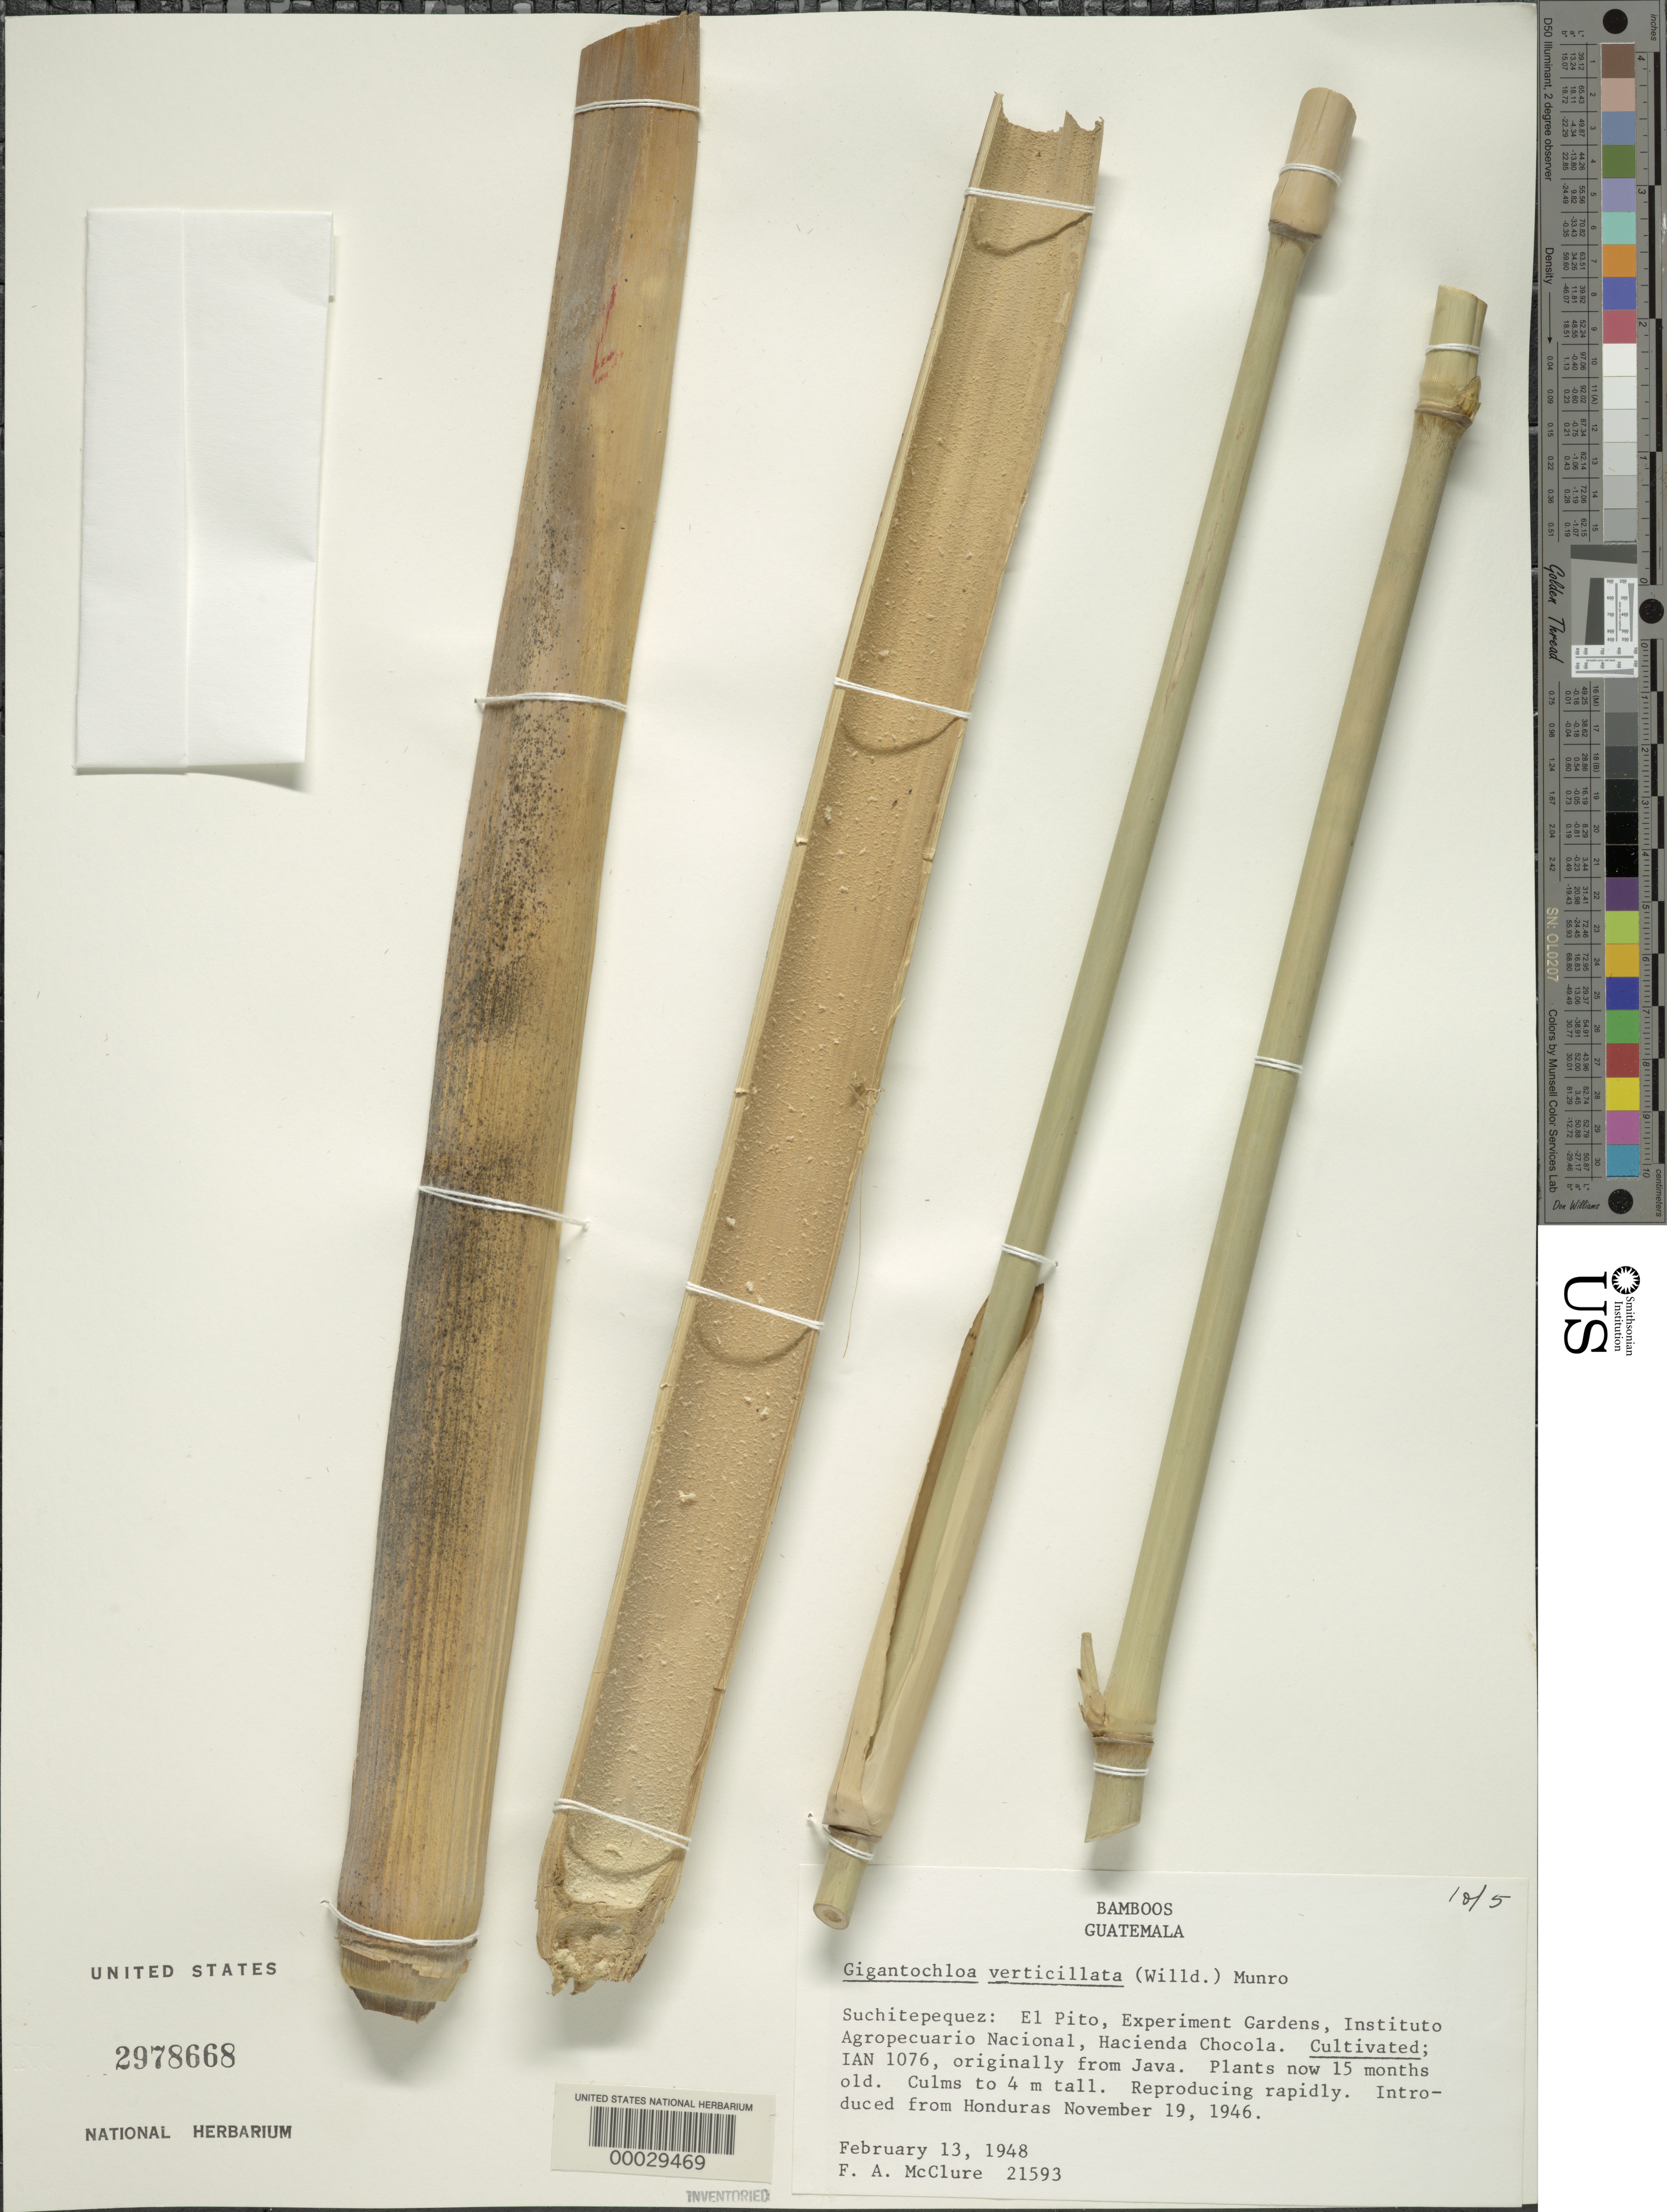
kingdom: Plantae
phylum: Tracheophyta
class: Liliopsida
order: Poales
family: Poaceae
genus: Gigantochloa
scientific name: Gigantochloa verticillata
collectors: F. A. McClure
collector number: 21593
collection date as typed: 13 Feb 1948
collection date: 1948-02-13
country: Guatemala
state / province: Suchitepéquez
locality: El Pito, Exp. Gardens, Instituto Agropecuario Nacional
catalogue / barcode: US 2978668